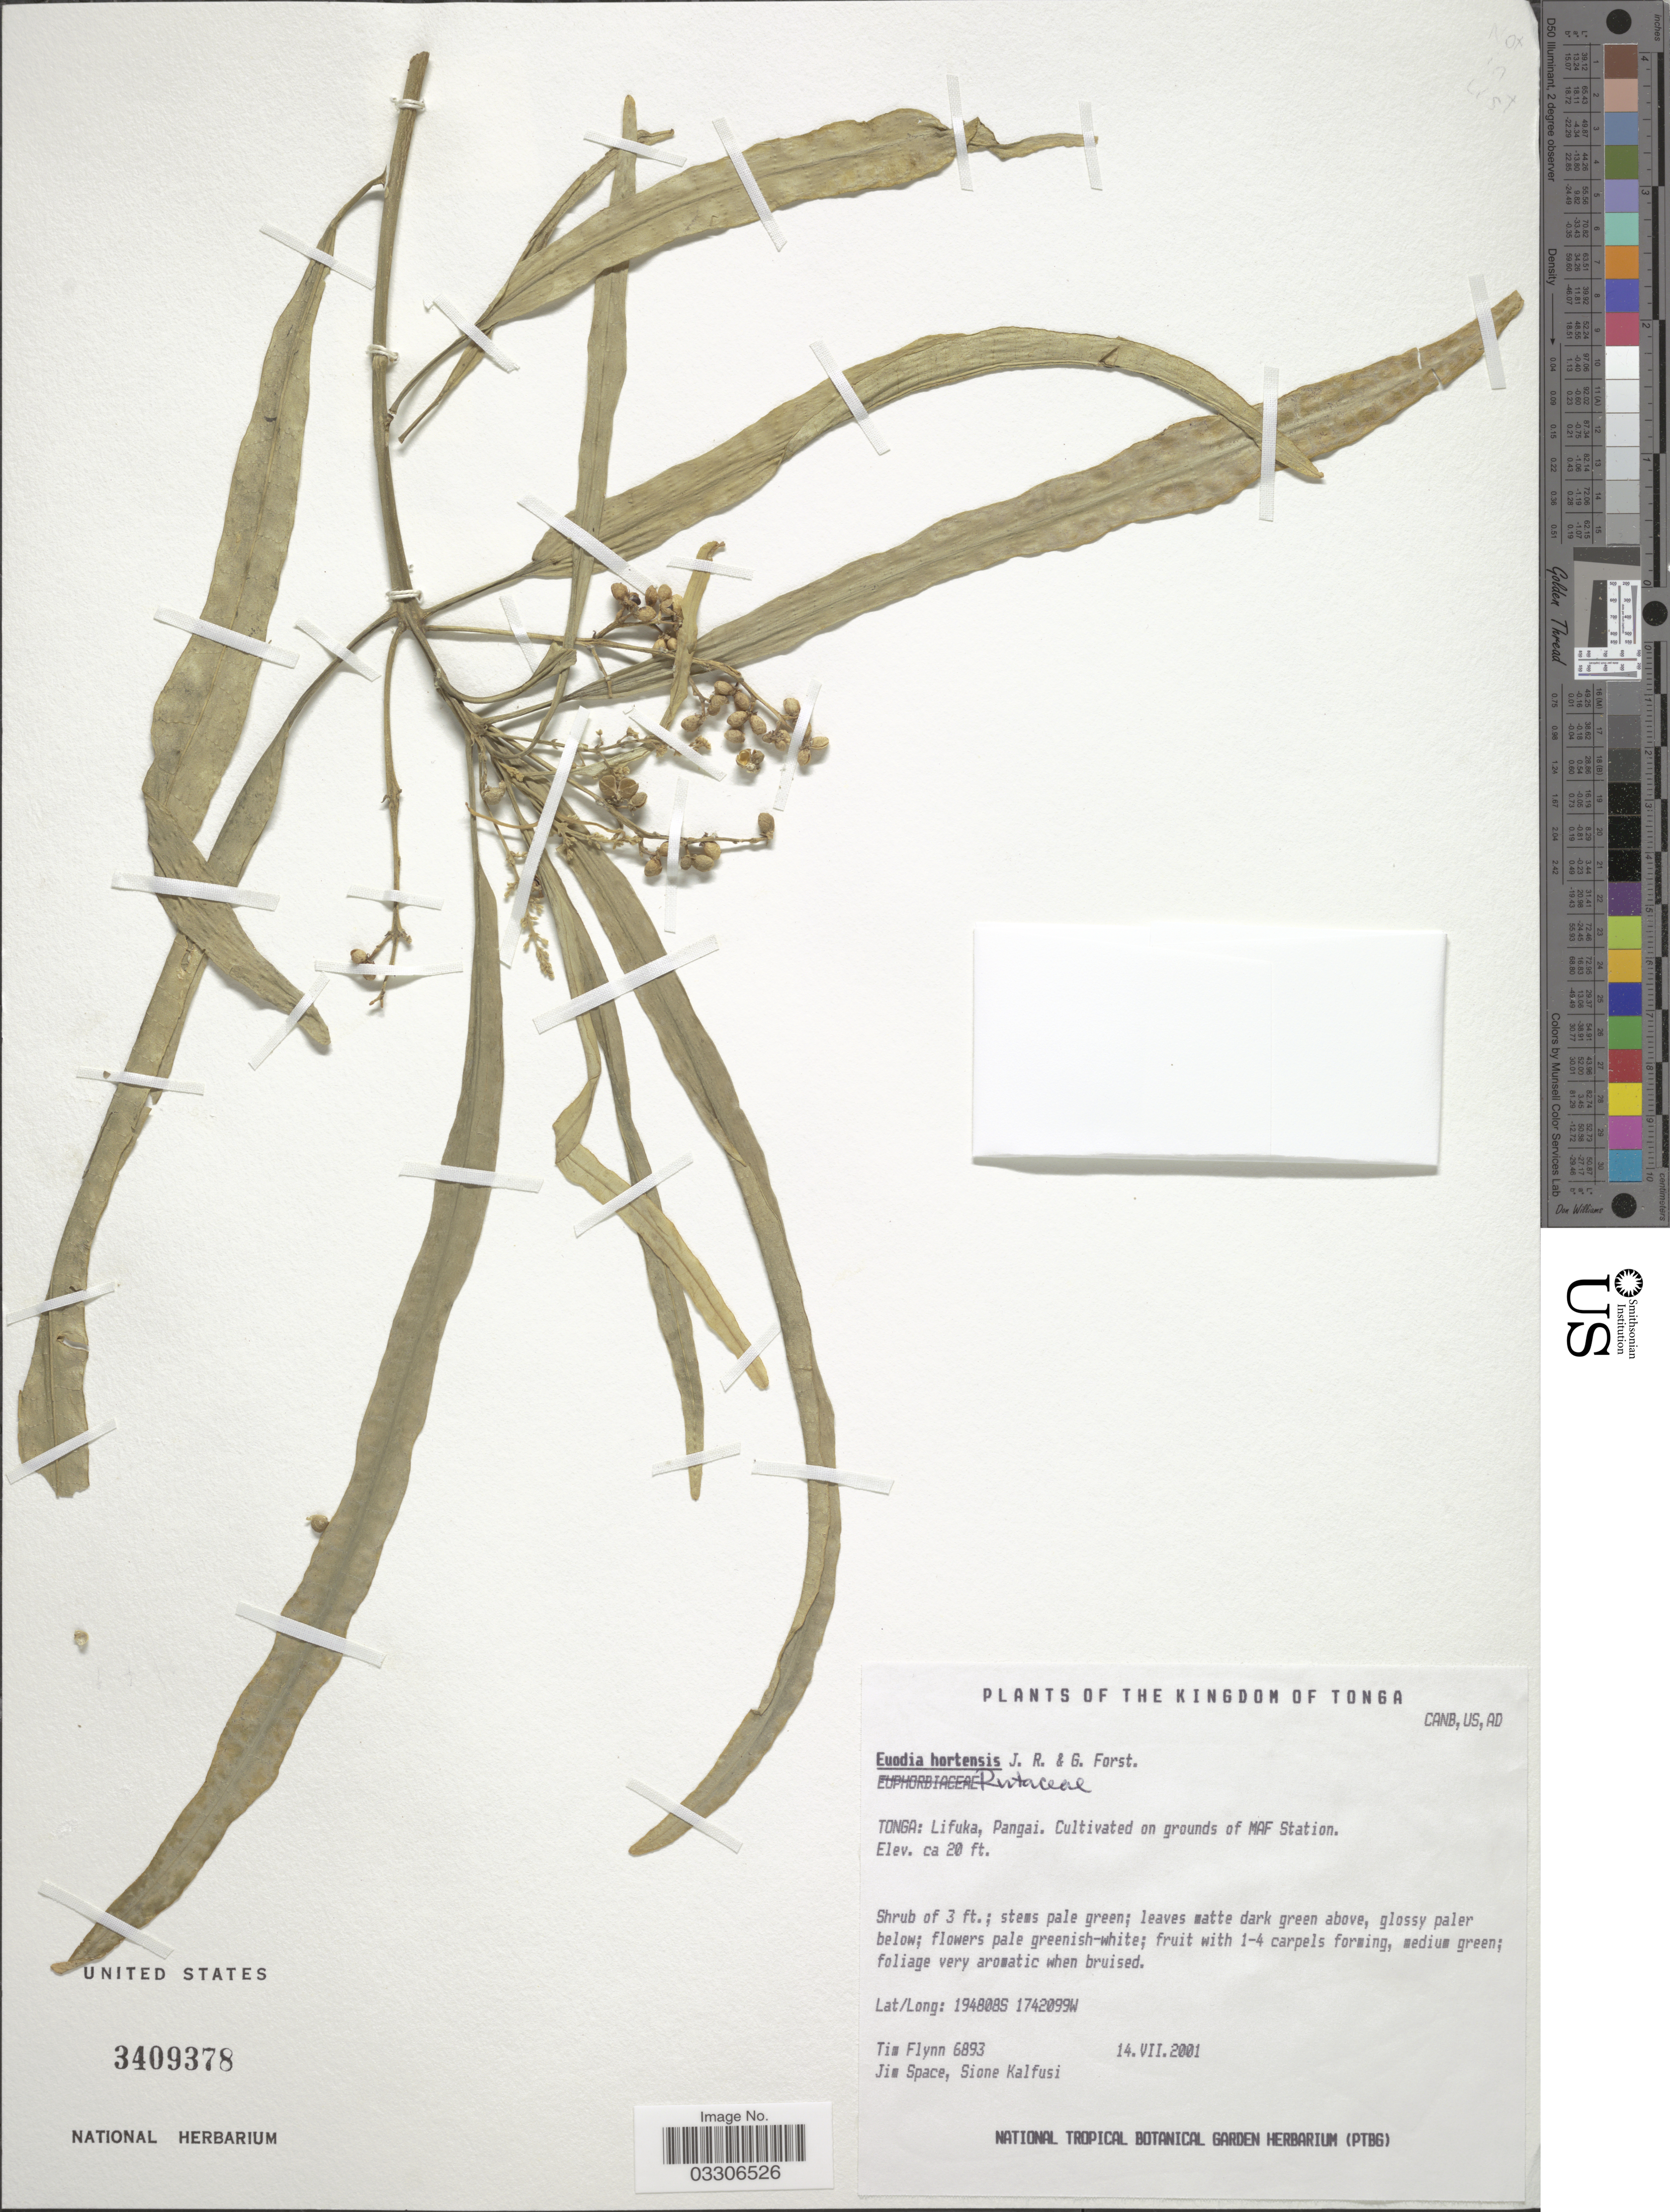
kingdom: Plantae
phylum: Tracheophyta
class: Magnoliopsida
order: Sapindales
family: Rutaceae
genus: Euodia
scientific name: Euodia hortensis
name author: J.R. Forst. & G. Forst.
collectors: T. Flynn, J. Space & S. Kalfusi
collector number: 6893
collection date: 2001-07-14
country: Tonga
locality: Lifuka, Pangai. Cultivated on grounds of MAF Station.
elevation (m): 6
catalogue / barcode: US 3409378